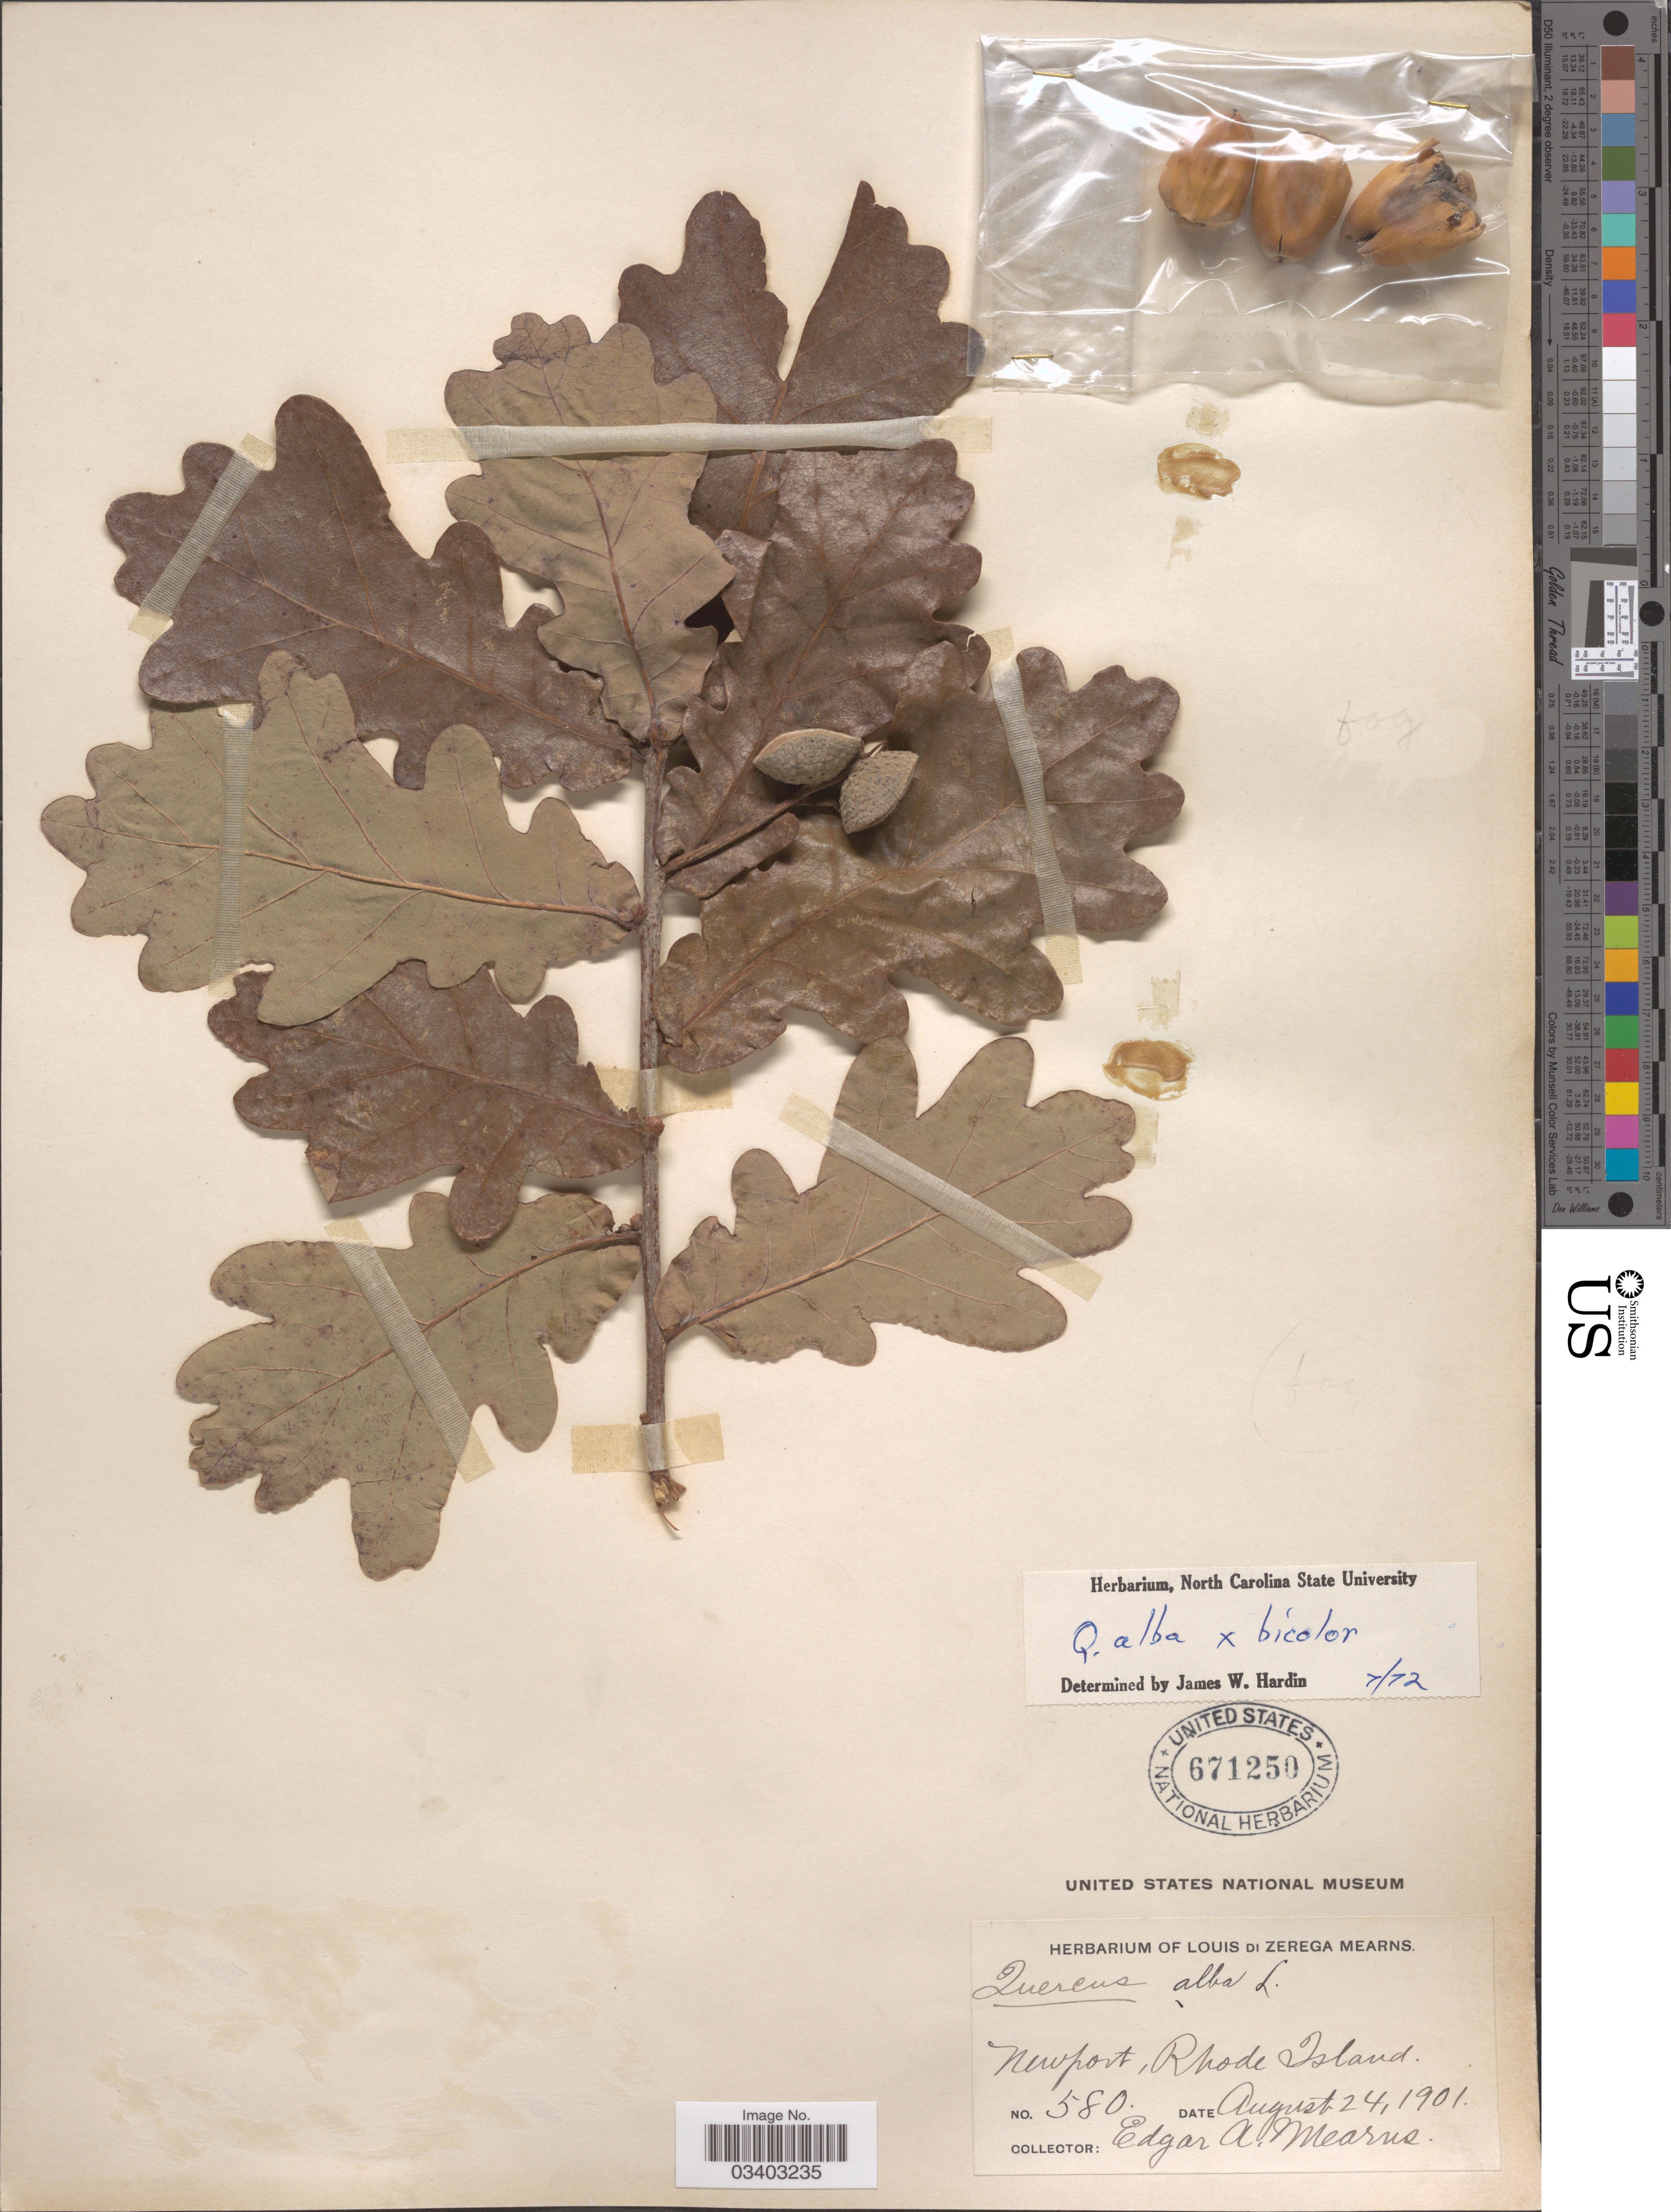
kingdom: Plantae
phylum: Tracheophyta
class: Magnoliopsida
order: Fagales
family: Fagaceae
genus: Quercus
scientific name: Quercus alba x Q. bicolor Willd.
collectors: E. A. Mearns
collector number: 580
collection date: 1901-08-24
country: United States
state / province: Rhode Island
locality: Newport.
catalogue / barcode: US 671250